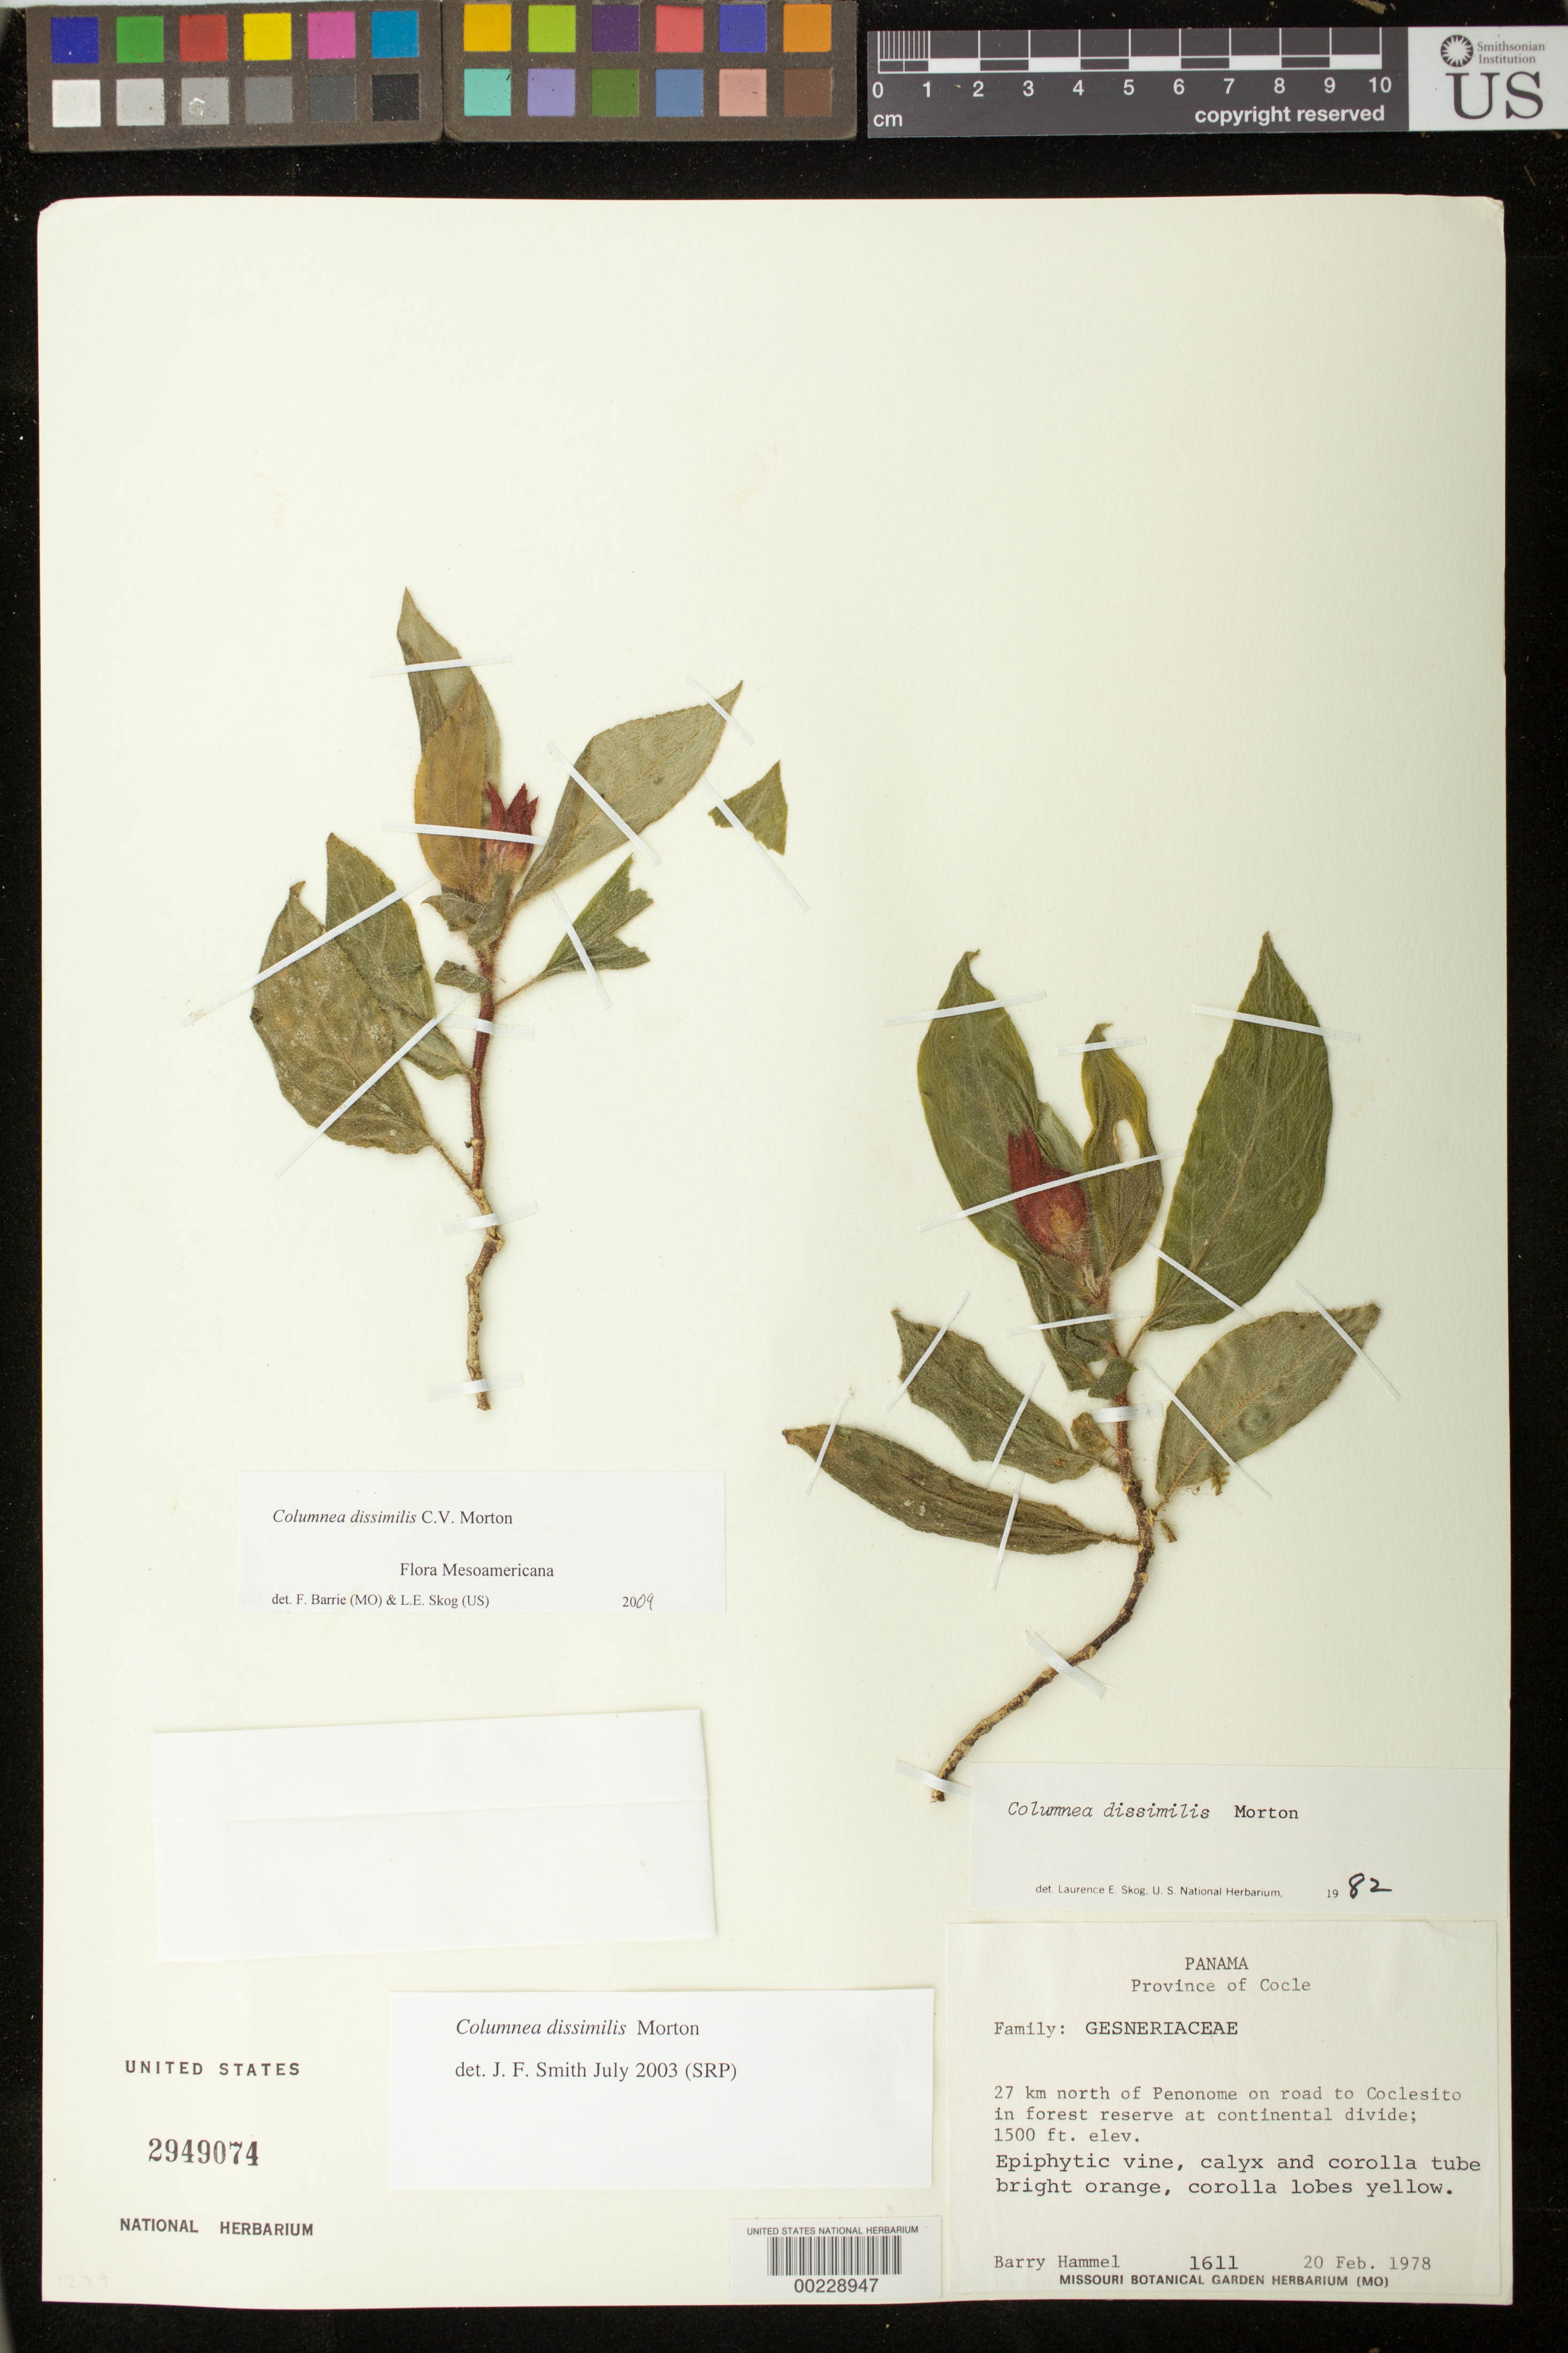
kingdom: Plantae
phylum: Tracheophyta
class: Magnoliopsida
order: Lamiales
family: Gesneriaceae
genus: Columnea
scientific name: Columnea dissimilis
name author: C.V. Morton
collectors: B. Hammel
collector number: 1611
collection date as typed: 20 Feb 1978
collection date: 1978-02-20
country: Panama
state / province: Coclé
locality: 27 km N of Penonome on road to Coclesito, in forest reserve at continental divide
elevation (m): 457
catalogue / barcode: US 2949074